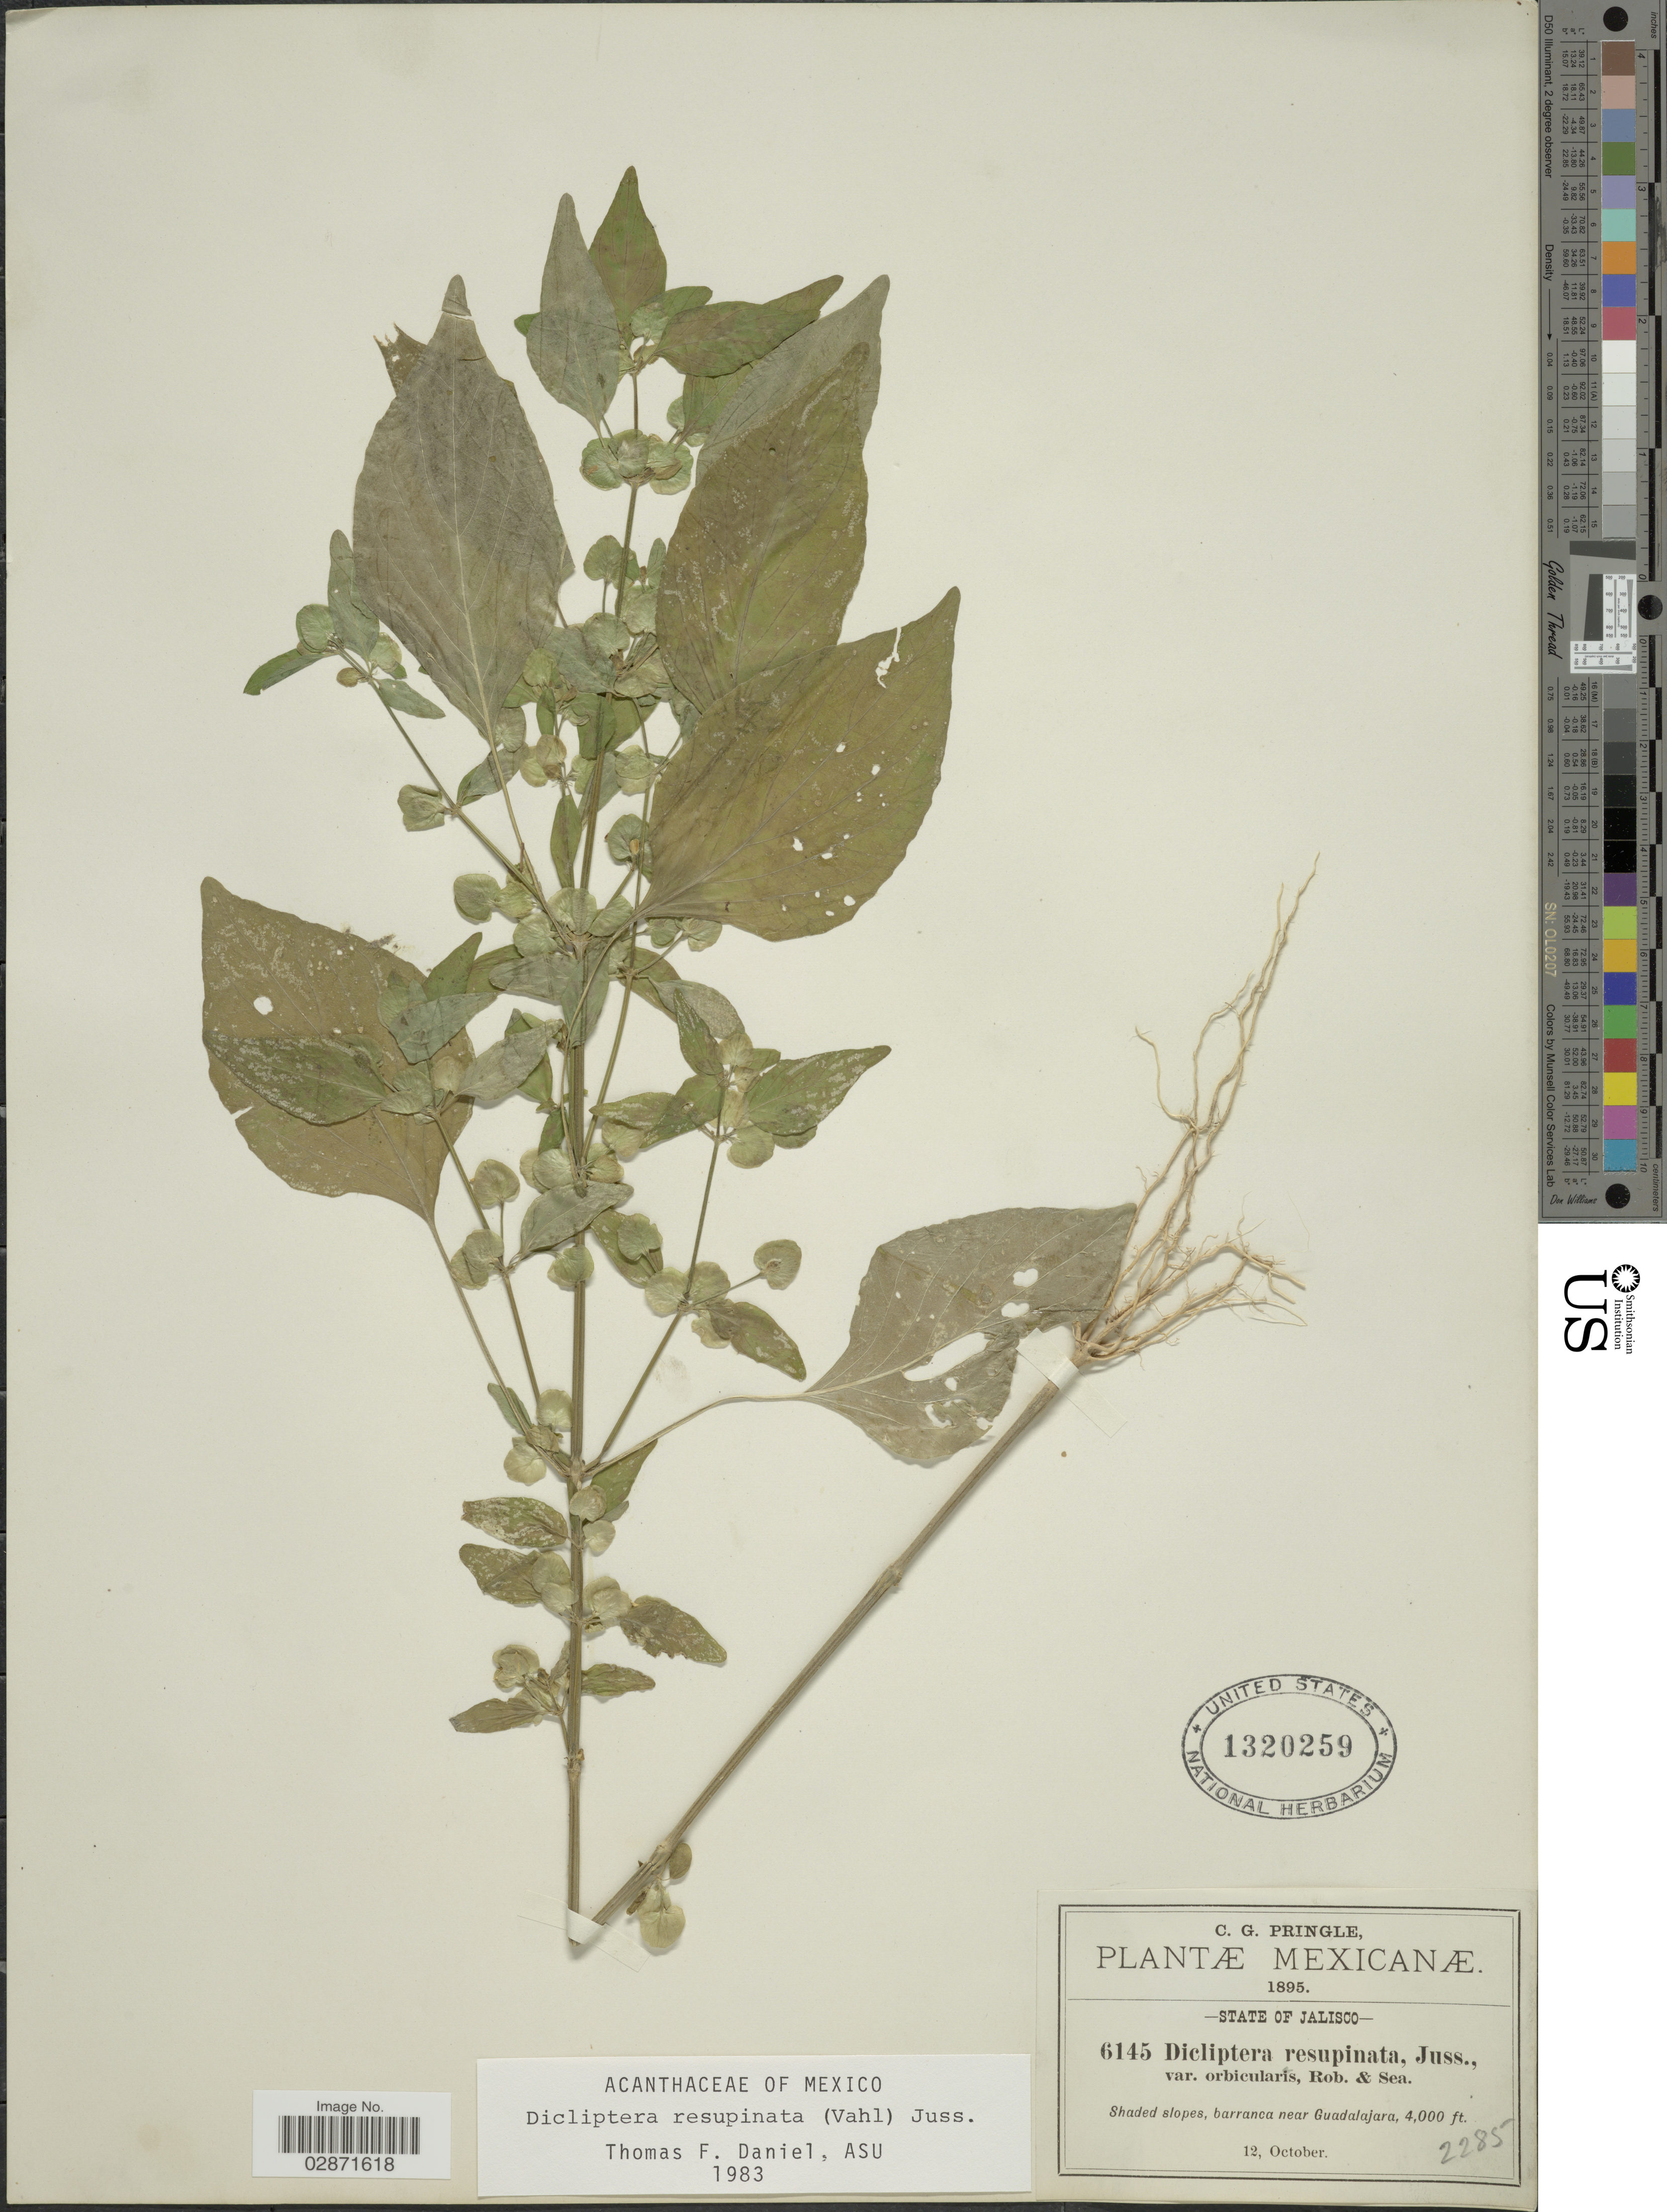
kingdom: Plantae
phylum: Tracheophyta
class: Magnoliopsida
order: Lamiales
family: Acanthaceae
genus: Dicliptera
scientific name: Dicliptera resupinata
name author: (Vahl) Juss.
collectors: C. G. Pringle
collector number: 6145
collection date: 1895-10-12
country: Mexico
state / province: Jalisco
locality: Shaded slopes, barranca near Guadalajara.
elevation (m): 1219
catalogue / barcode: US 1320259